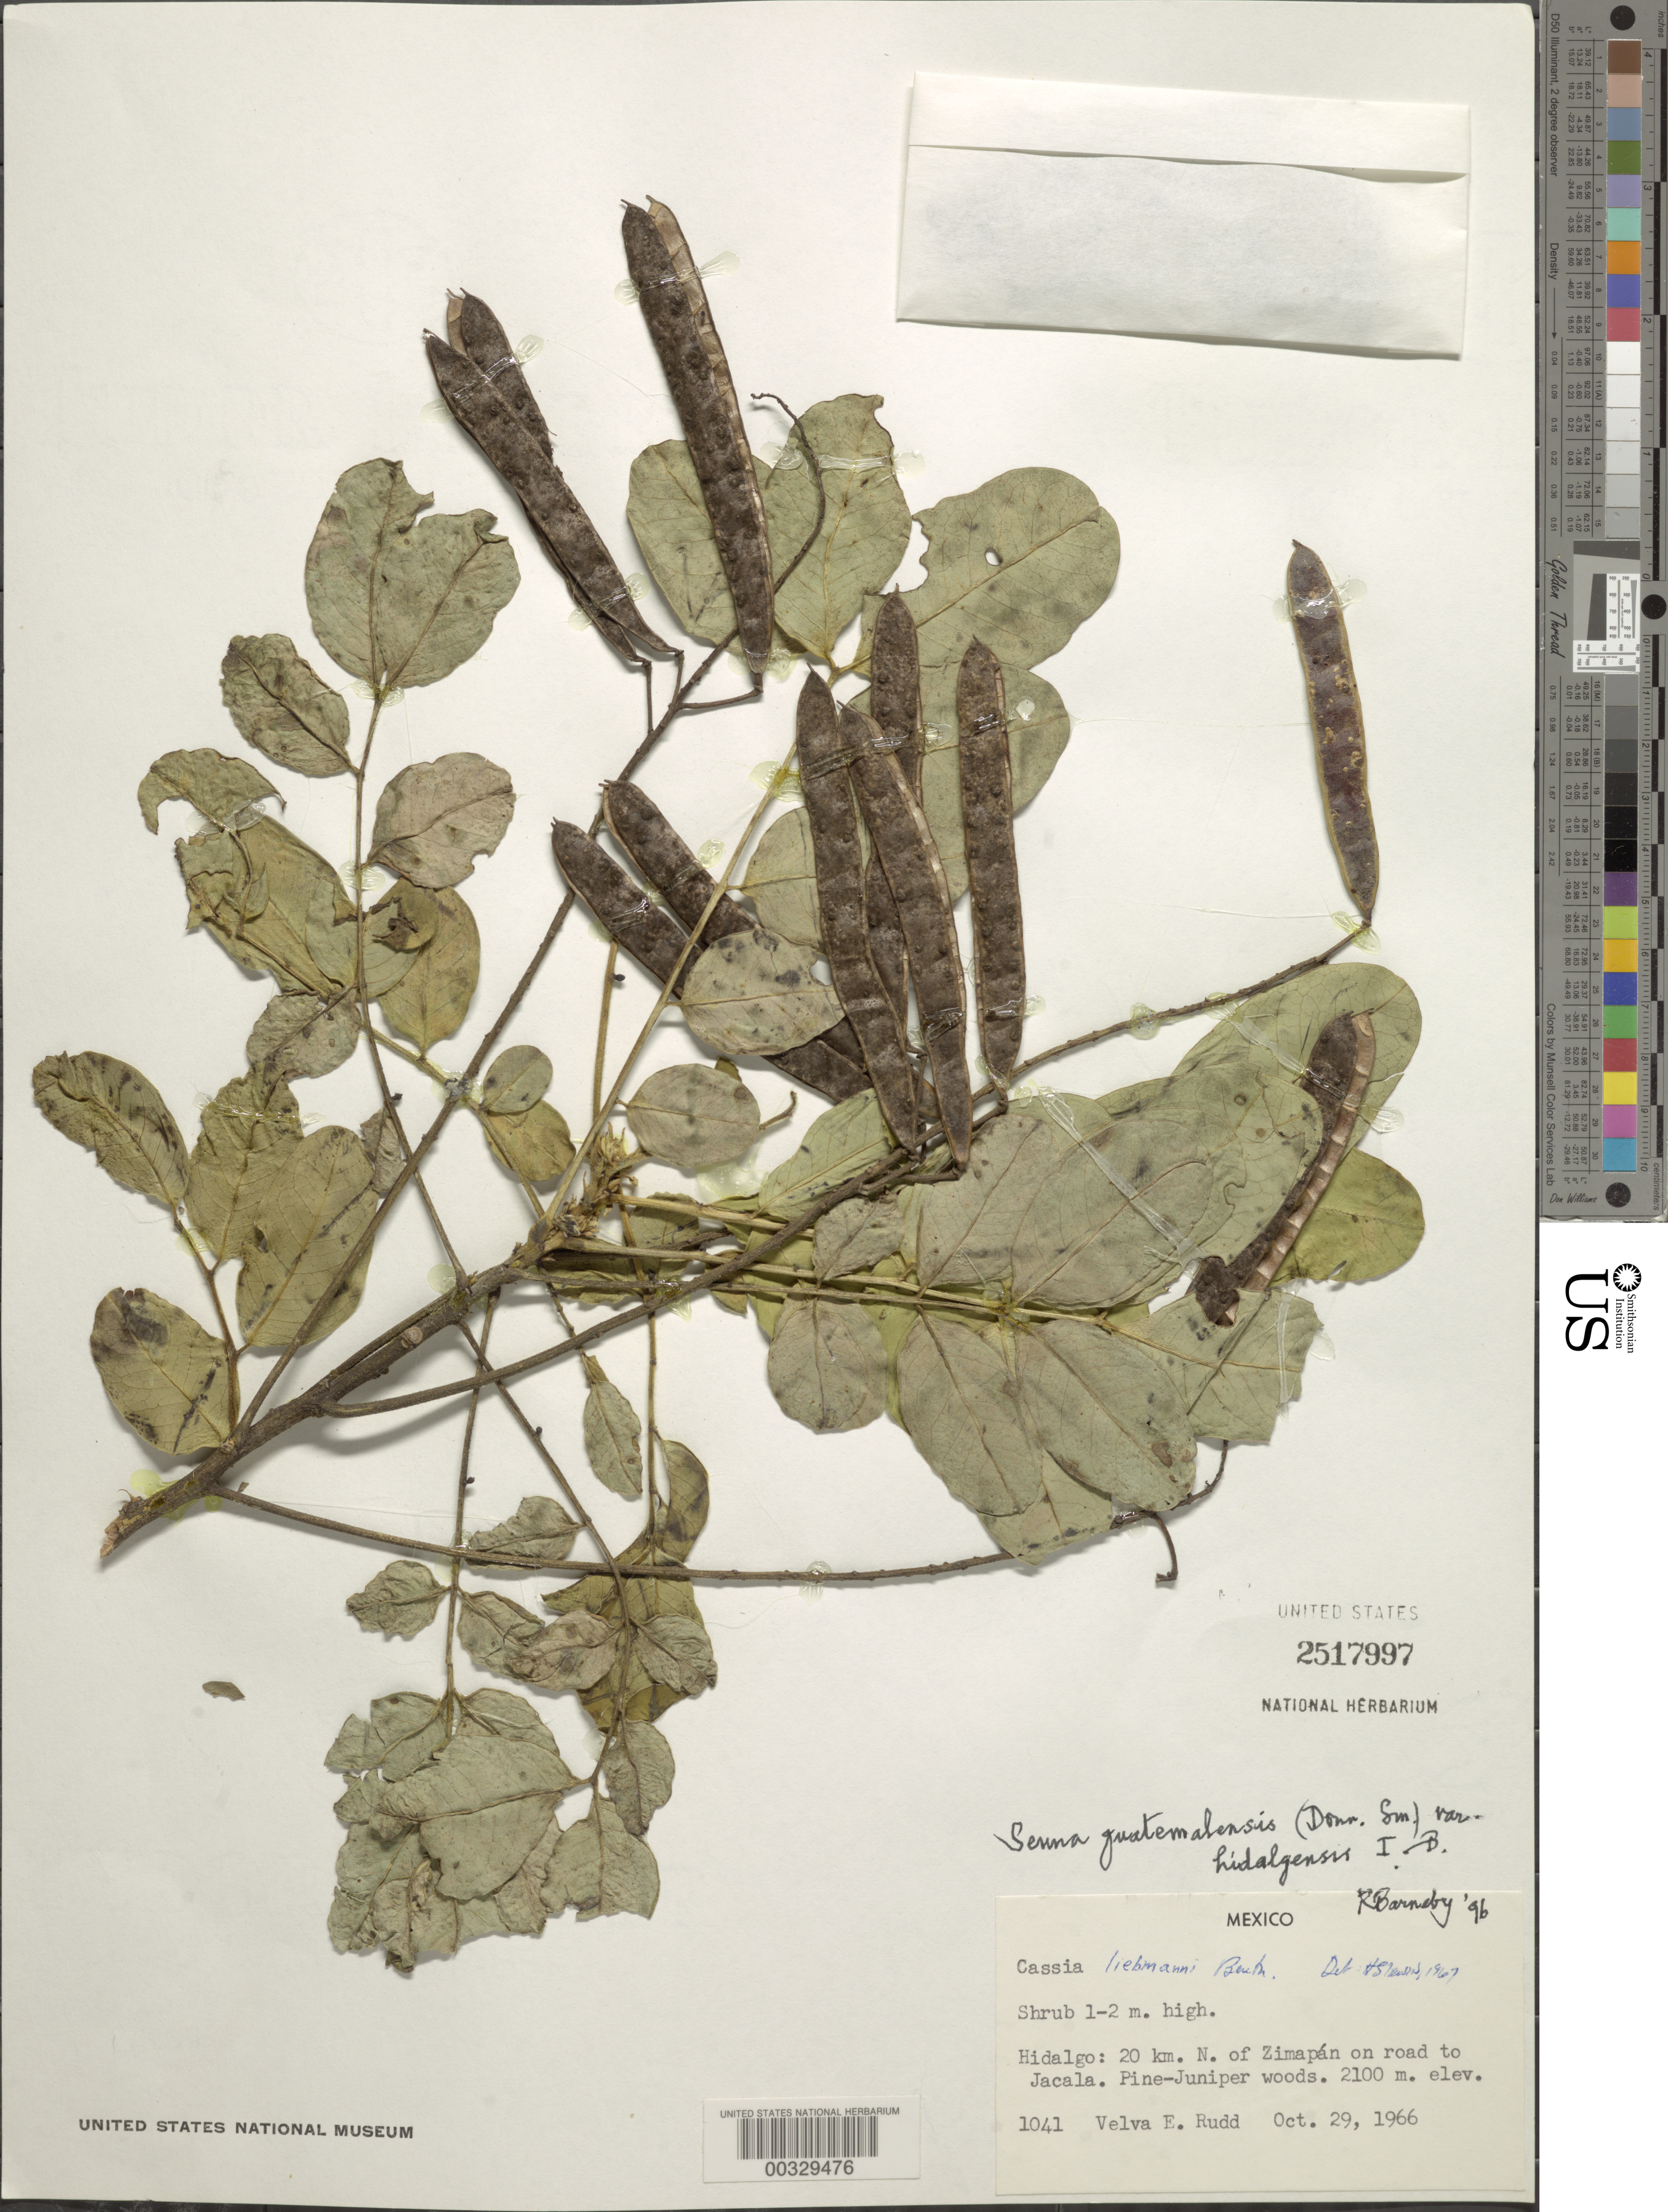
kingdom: Plantae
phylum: Tracheophyta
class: Magnoliopsida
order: Fabales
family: Fabaceae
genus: Senna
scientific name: Senna guatemalensis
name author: (Donn. Sm.) H.S. Irwin & Barneby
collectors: V. E. Rudd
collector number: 1041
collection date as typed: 29 Oct 1966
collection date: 1966-10-29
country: Mexico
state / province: Hidalgo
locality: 20 km N of Zimapan on road to Jacala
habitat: Woods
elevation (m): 2100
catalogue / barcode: US 2517997